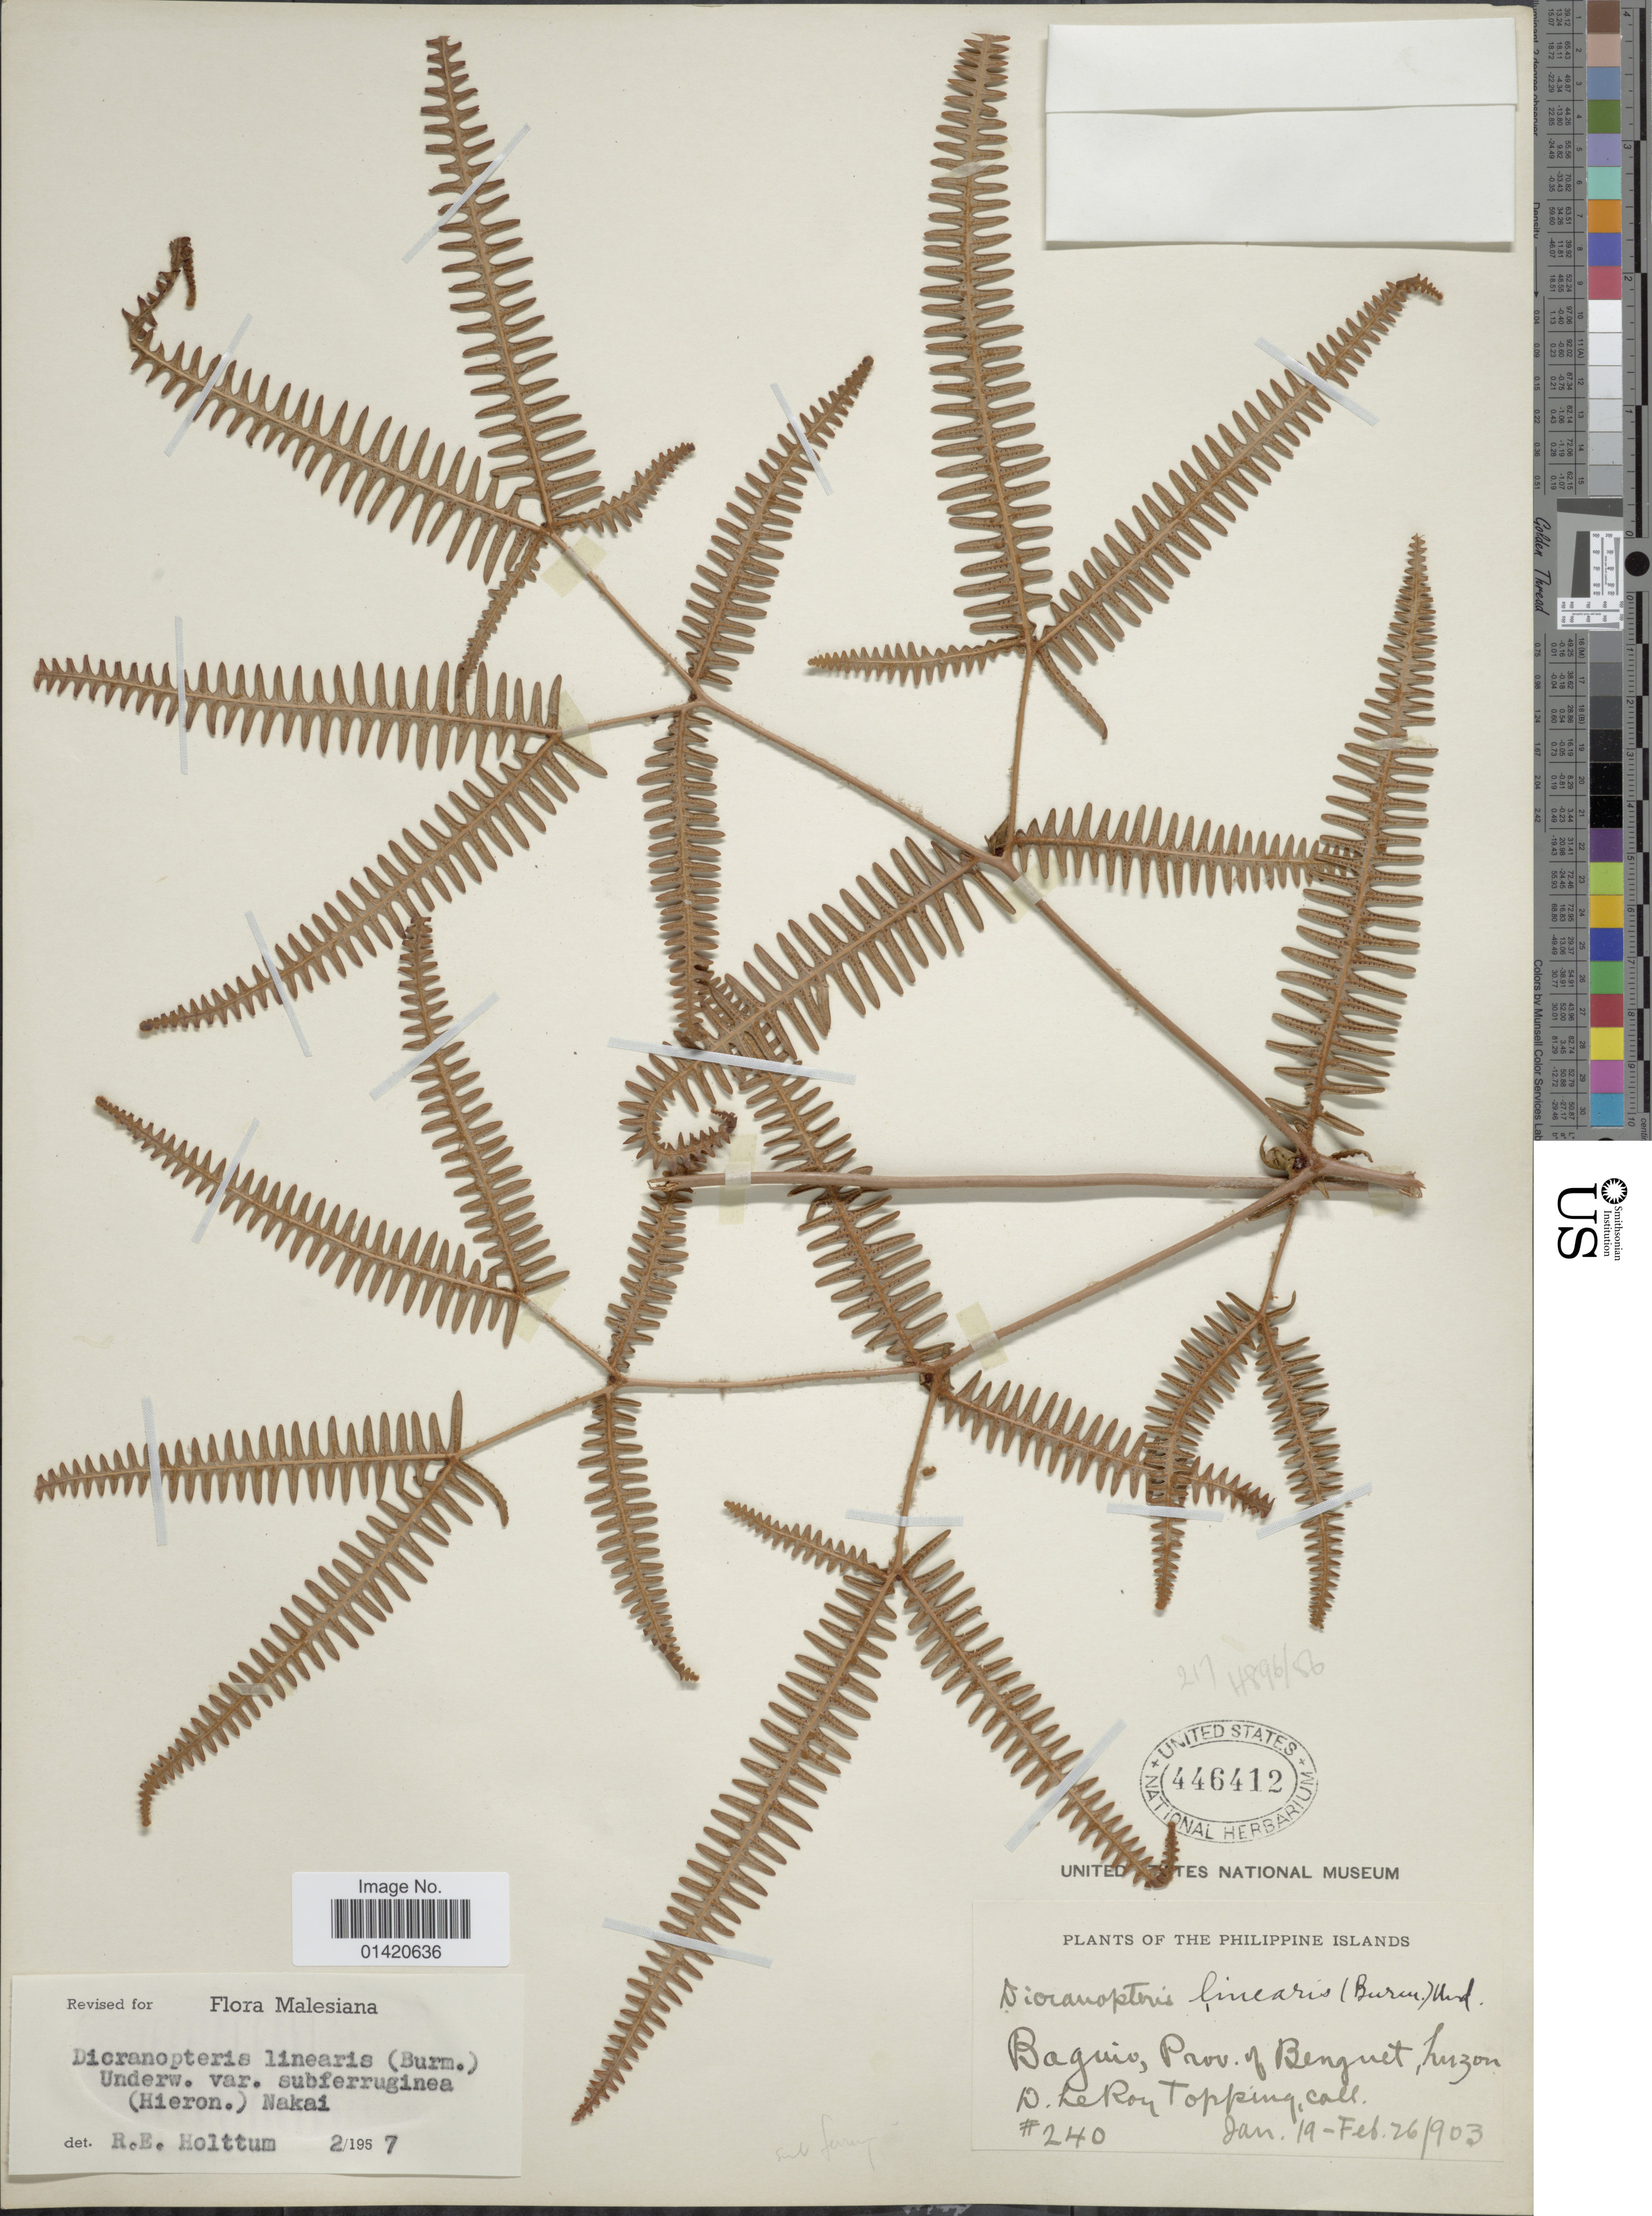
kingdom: Plantae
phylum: Tracheophyta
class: Polypodiopsida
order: Gleicheniales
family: Gleicheniaceae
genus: Dicranopteris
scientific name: Dicranopteris linearis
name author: (Burm. f.) Underw.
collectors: D. L. Topping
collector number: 240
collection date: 1903-01-19/1903-02-26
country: Philippines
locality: Baguio, Prov. of Benguet, Luzon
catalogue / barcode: US 446412